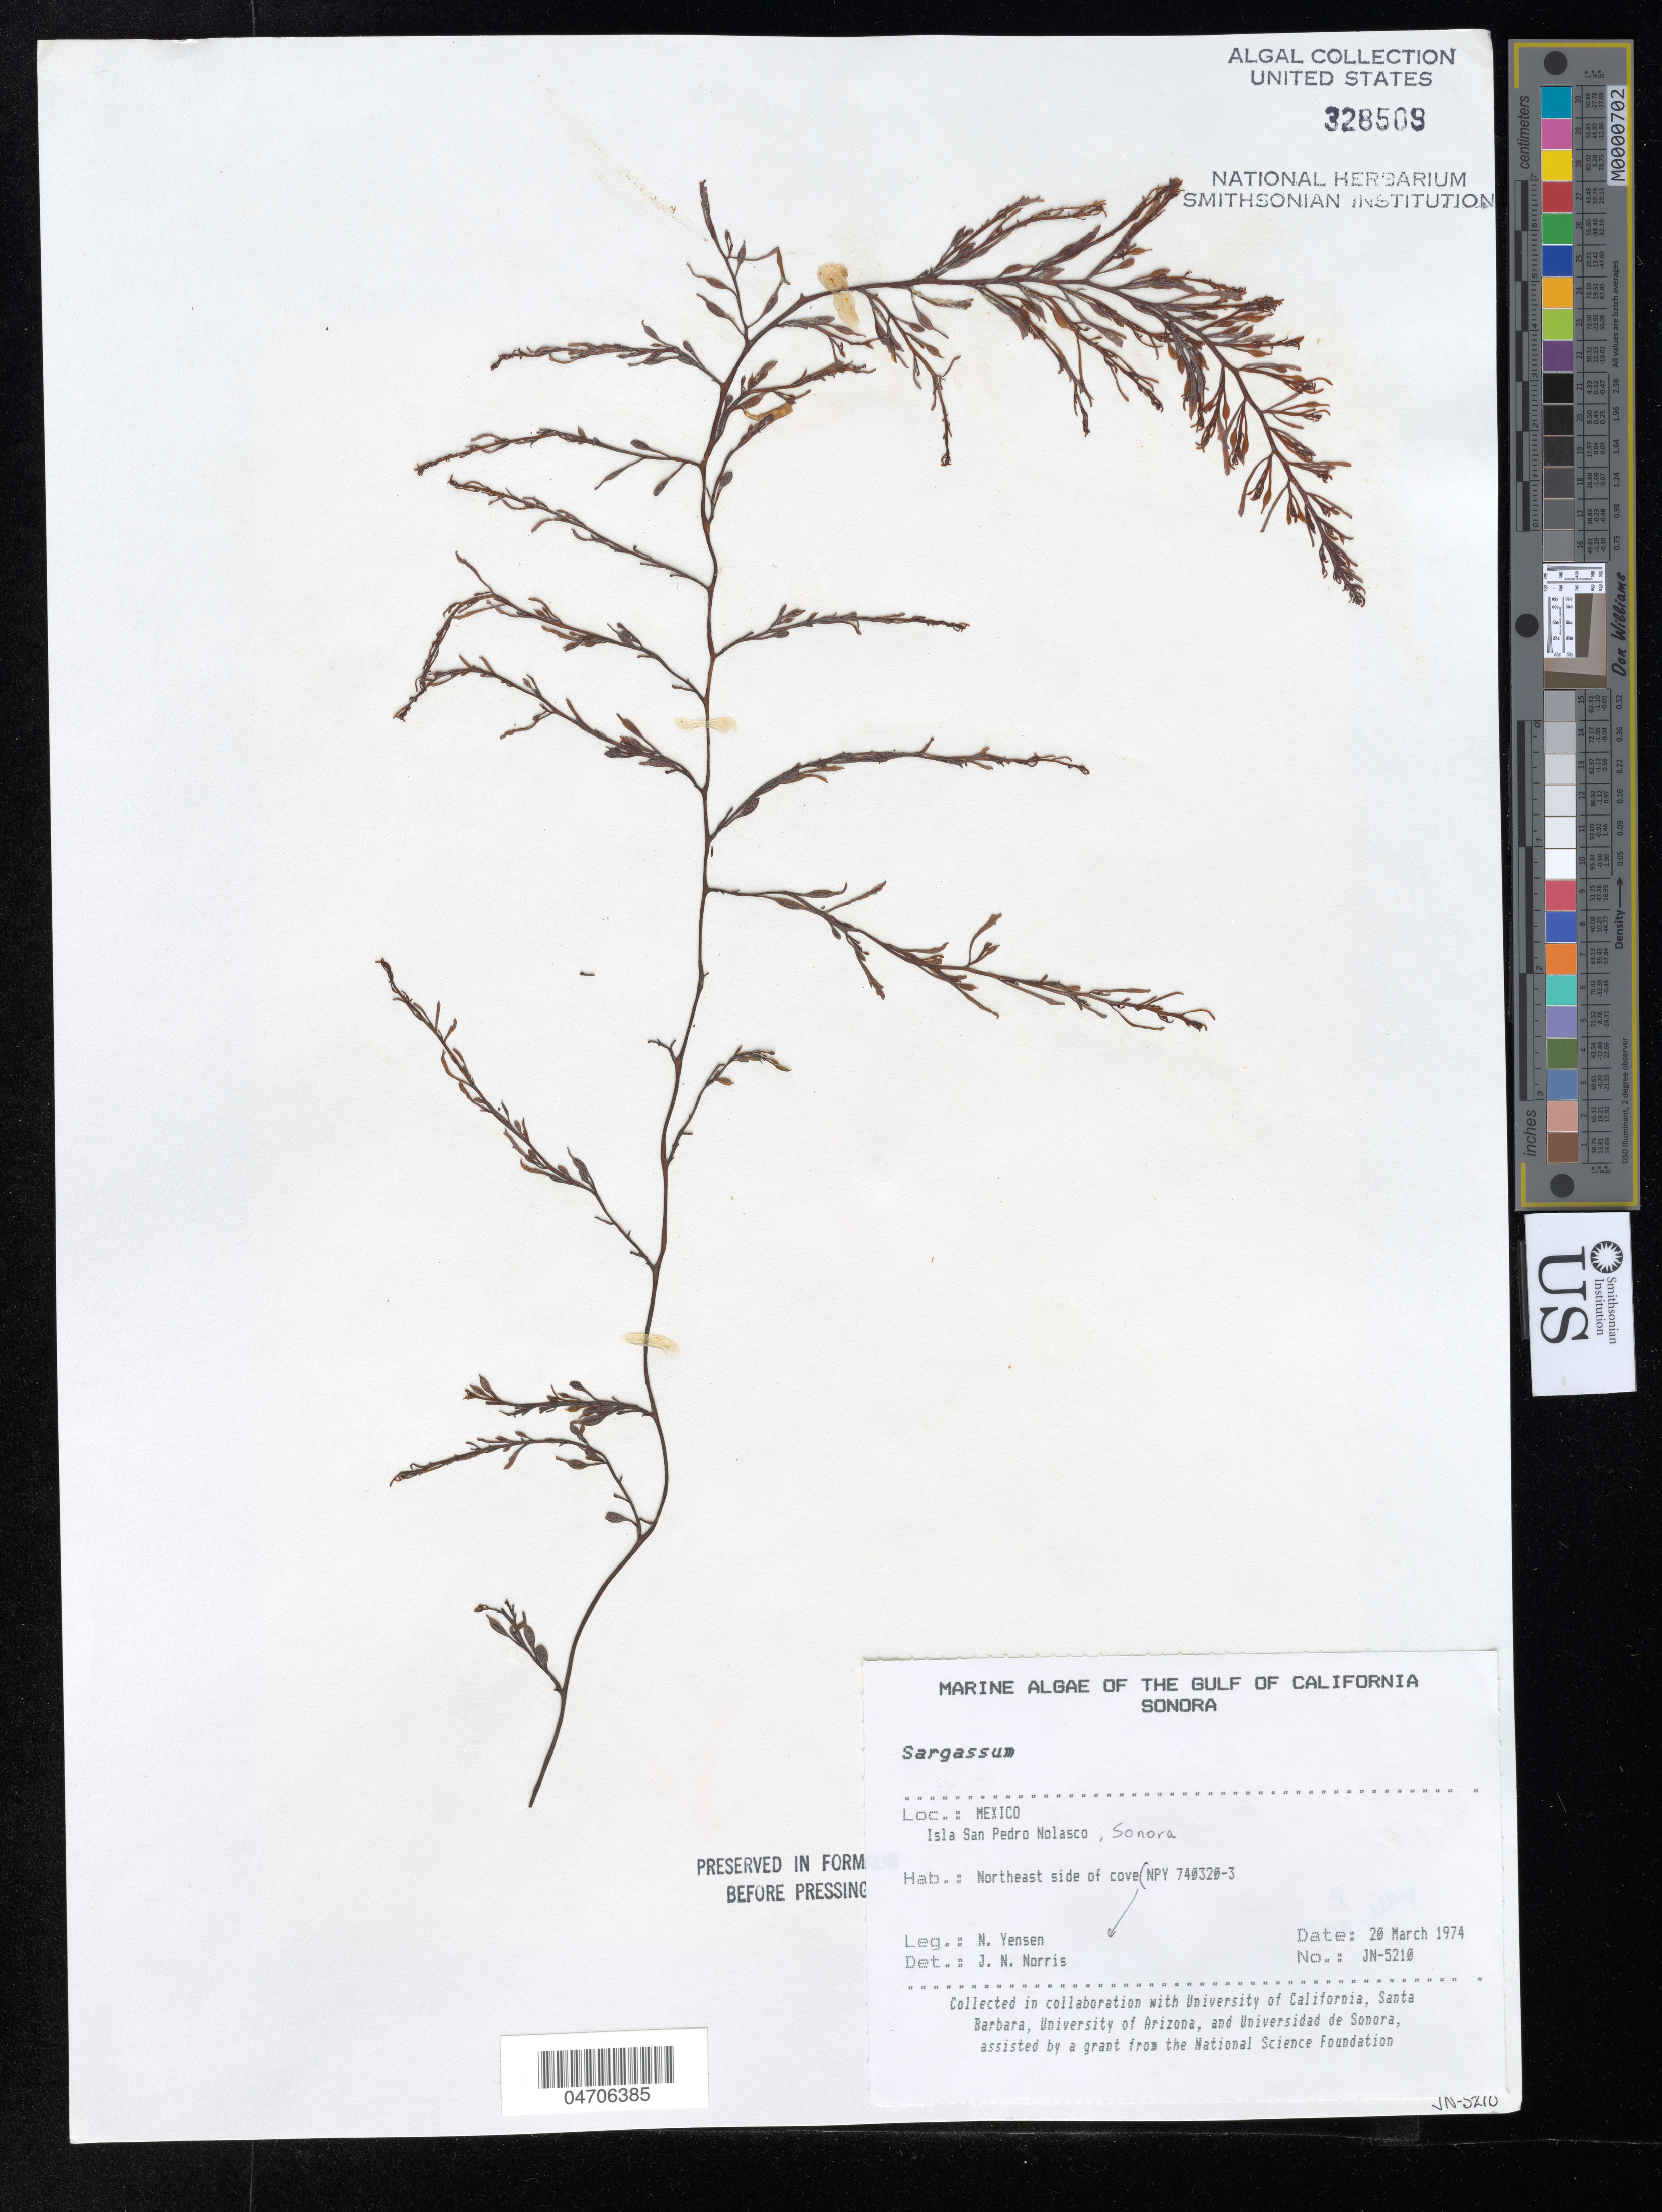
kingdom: Chromista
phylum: Ochrophyta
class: Phaeophyceae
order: Fucales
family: Sargassaceae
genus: Sargassum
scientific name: Sargassum sp.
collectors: N. Yensen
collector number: JN-5210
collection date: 1974-03-20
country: Mexico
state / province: Sonora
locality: The Gulf of California. Isla San Pedro Nolasco. Northeast side of cove.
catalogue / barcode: US 328509